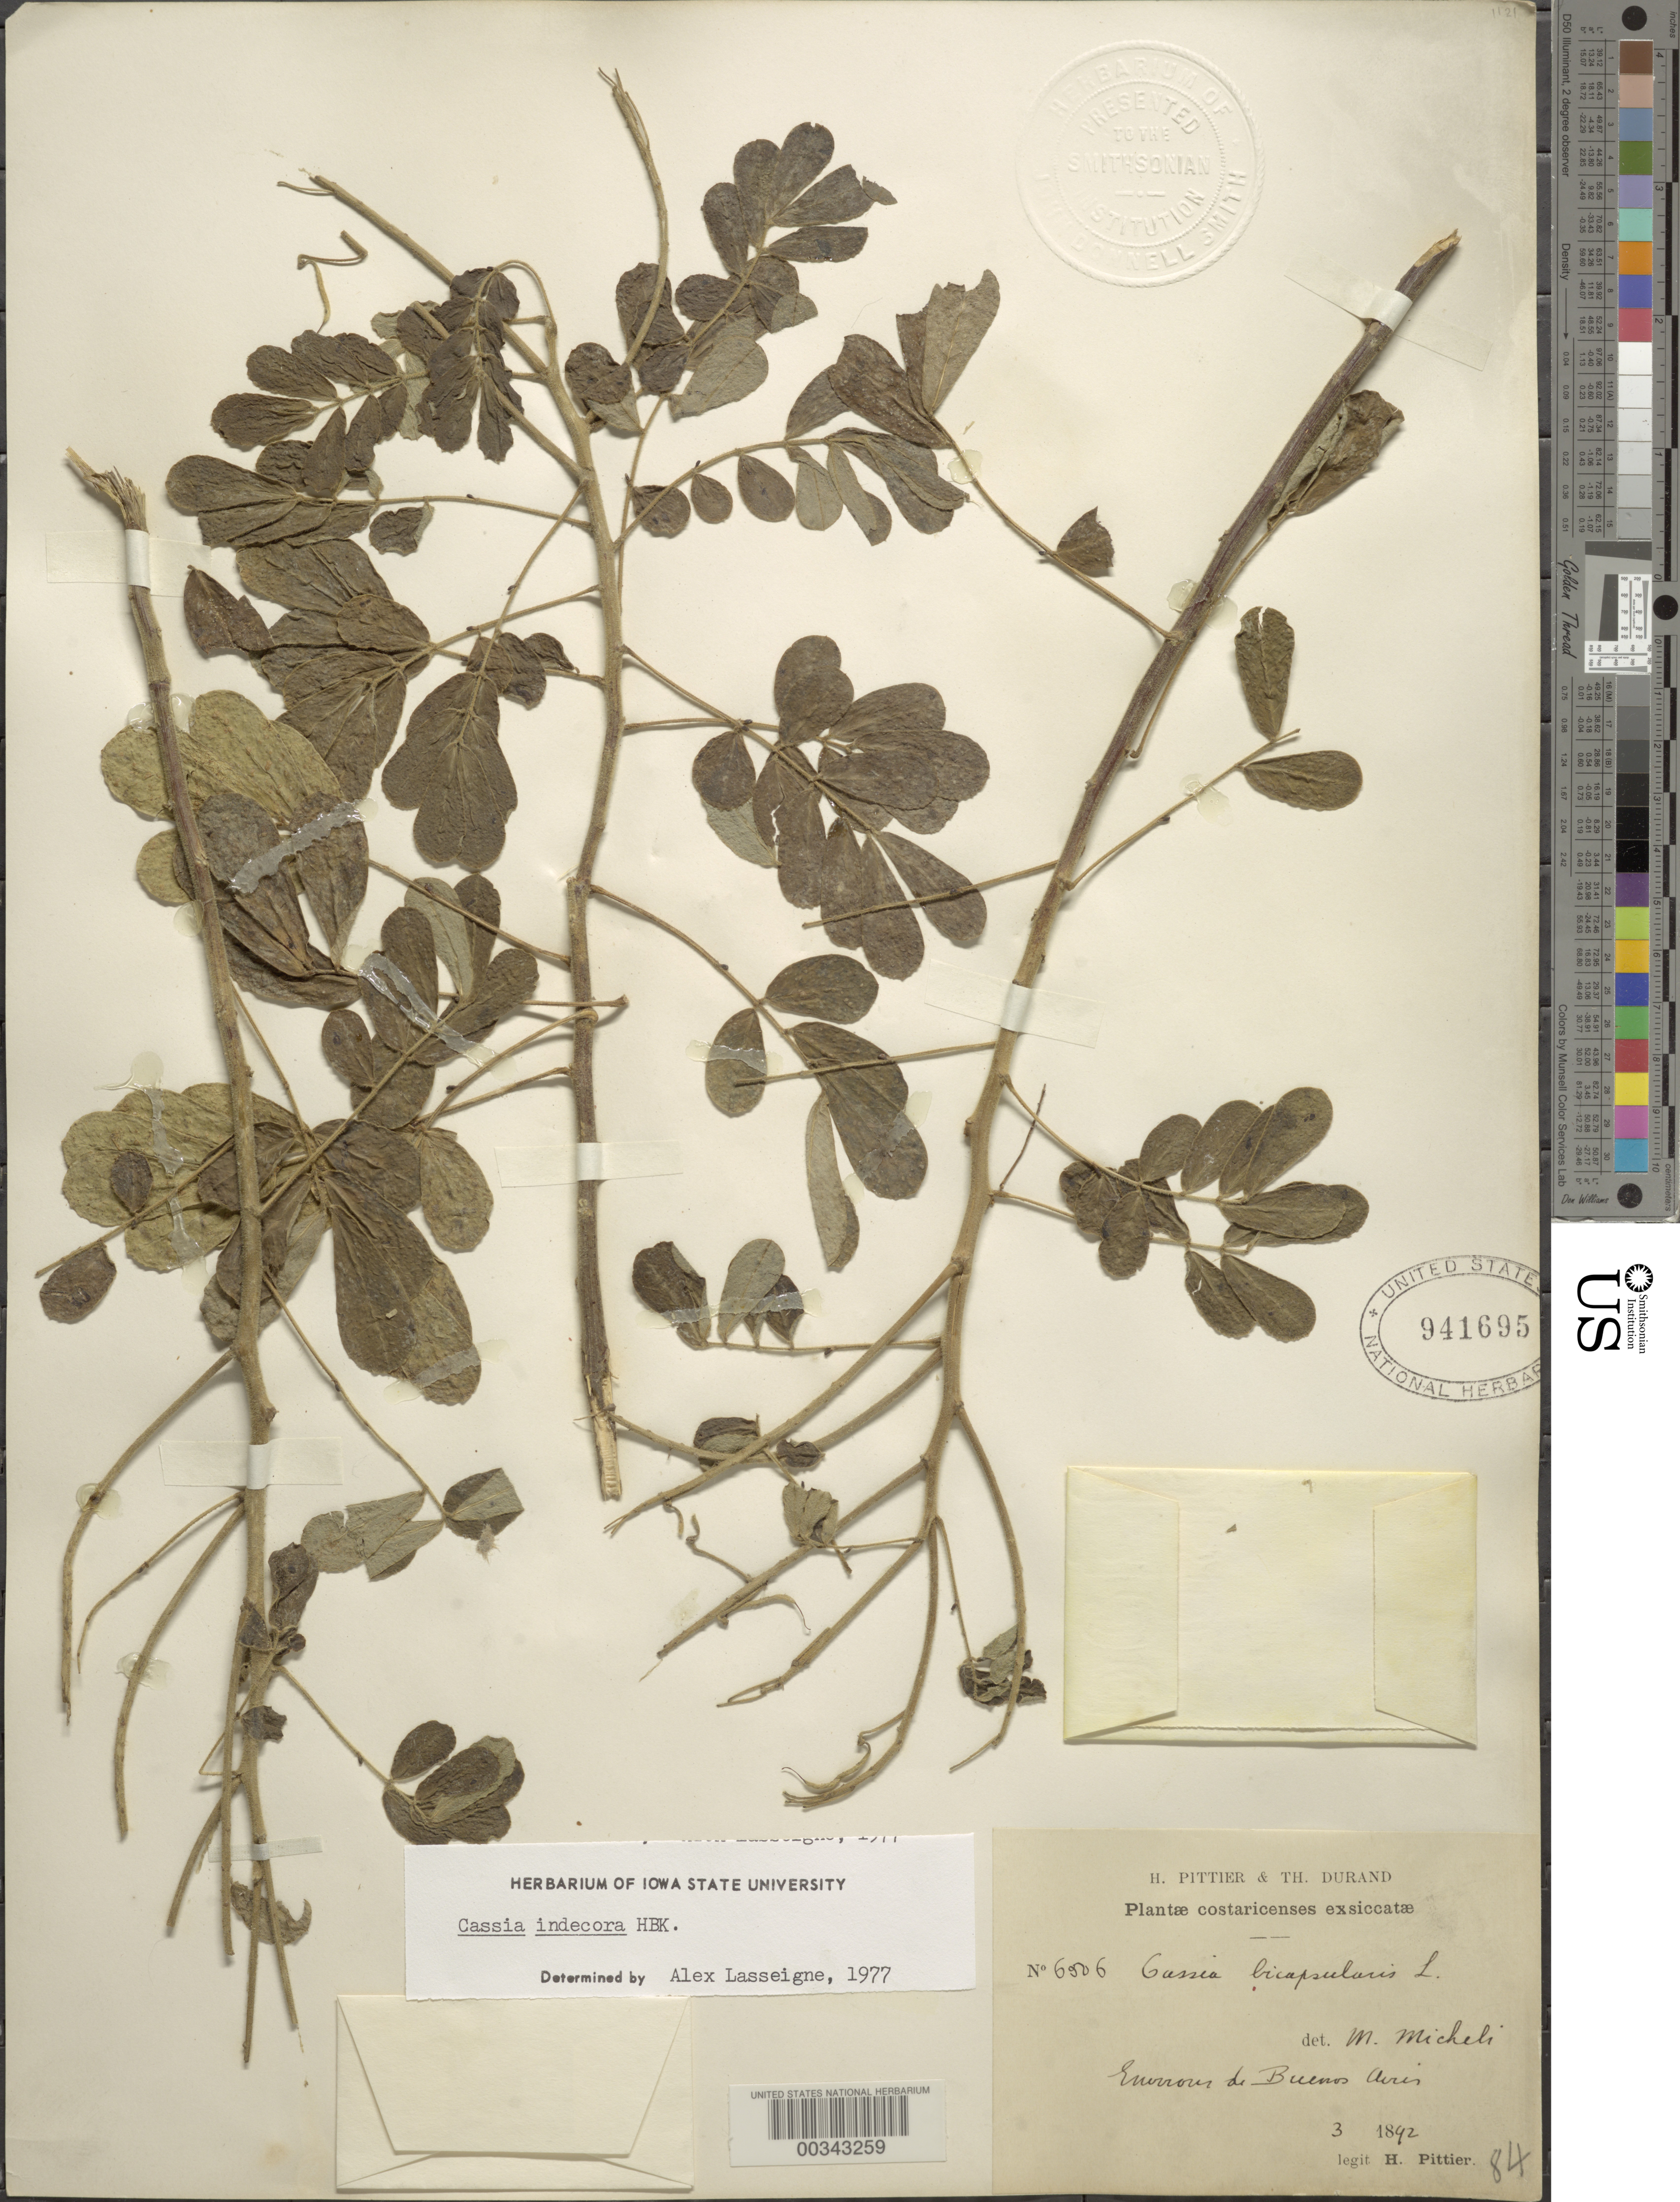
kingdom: Plantae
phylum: Tracheophyta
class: Magnoliopsida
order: Fabales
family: Fabaceae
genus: Senna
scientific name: Senna pendula var. advena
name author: (Vogel) H.S. Irwin & Barneby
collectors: H. F. Pittier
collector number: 6506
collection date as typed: Mar 1892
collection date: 1892-03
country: Costa Rica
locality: Vicinity of Buenos Aires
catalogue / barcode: US 941695